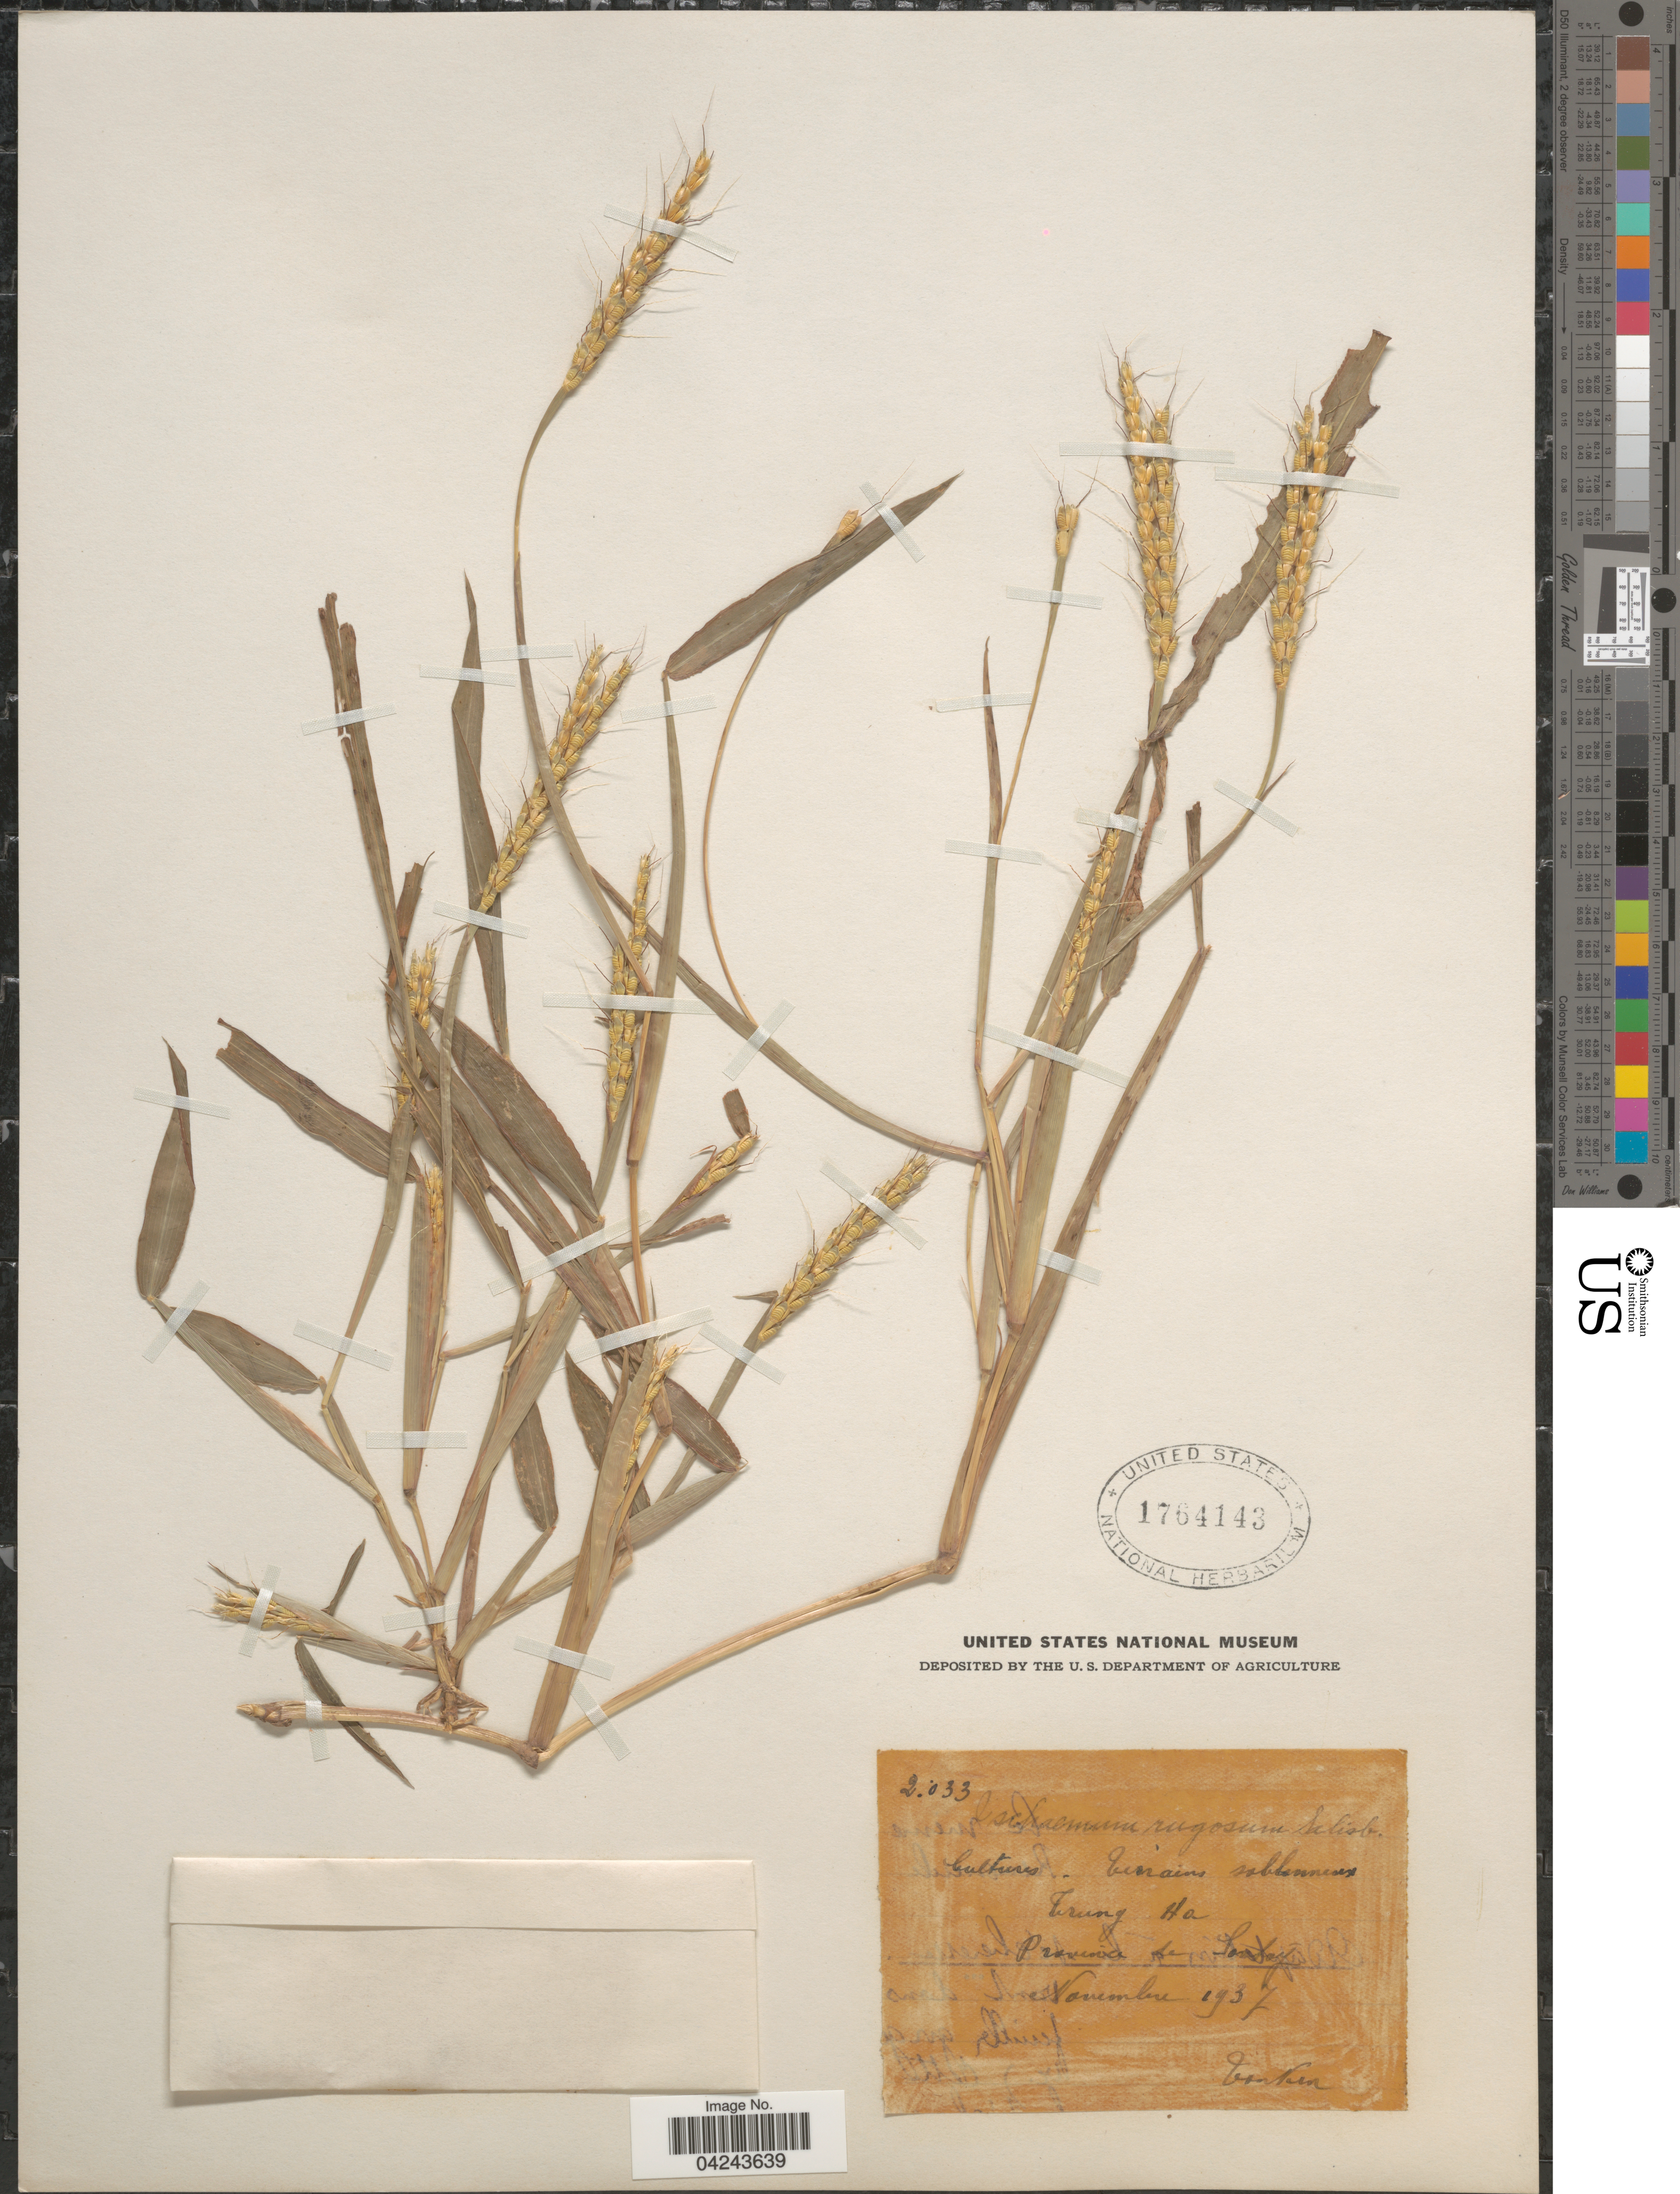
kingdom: Plantae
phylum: Tracheophyta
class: Liliopsida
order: Poales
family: Poaceae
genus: Ischaemum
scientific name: Ischaemum rugosum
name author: Salisb.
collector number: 2033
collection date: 1937-11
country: Vietnam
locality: Trung Ha. Province de Sontay. Tonkin.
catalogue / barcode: US 1764143